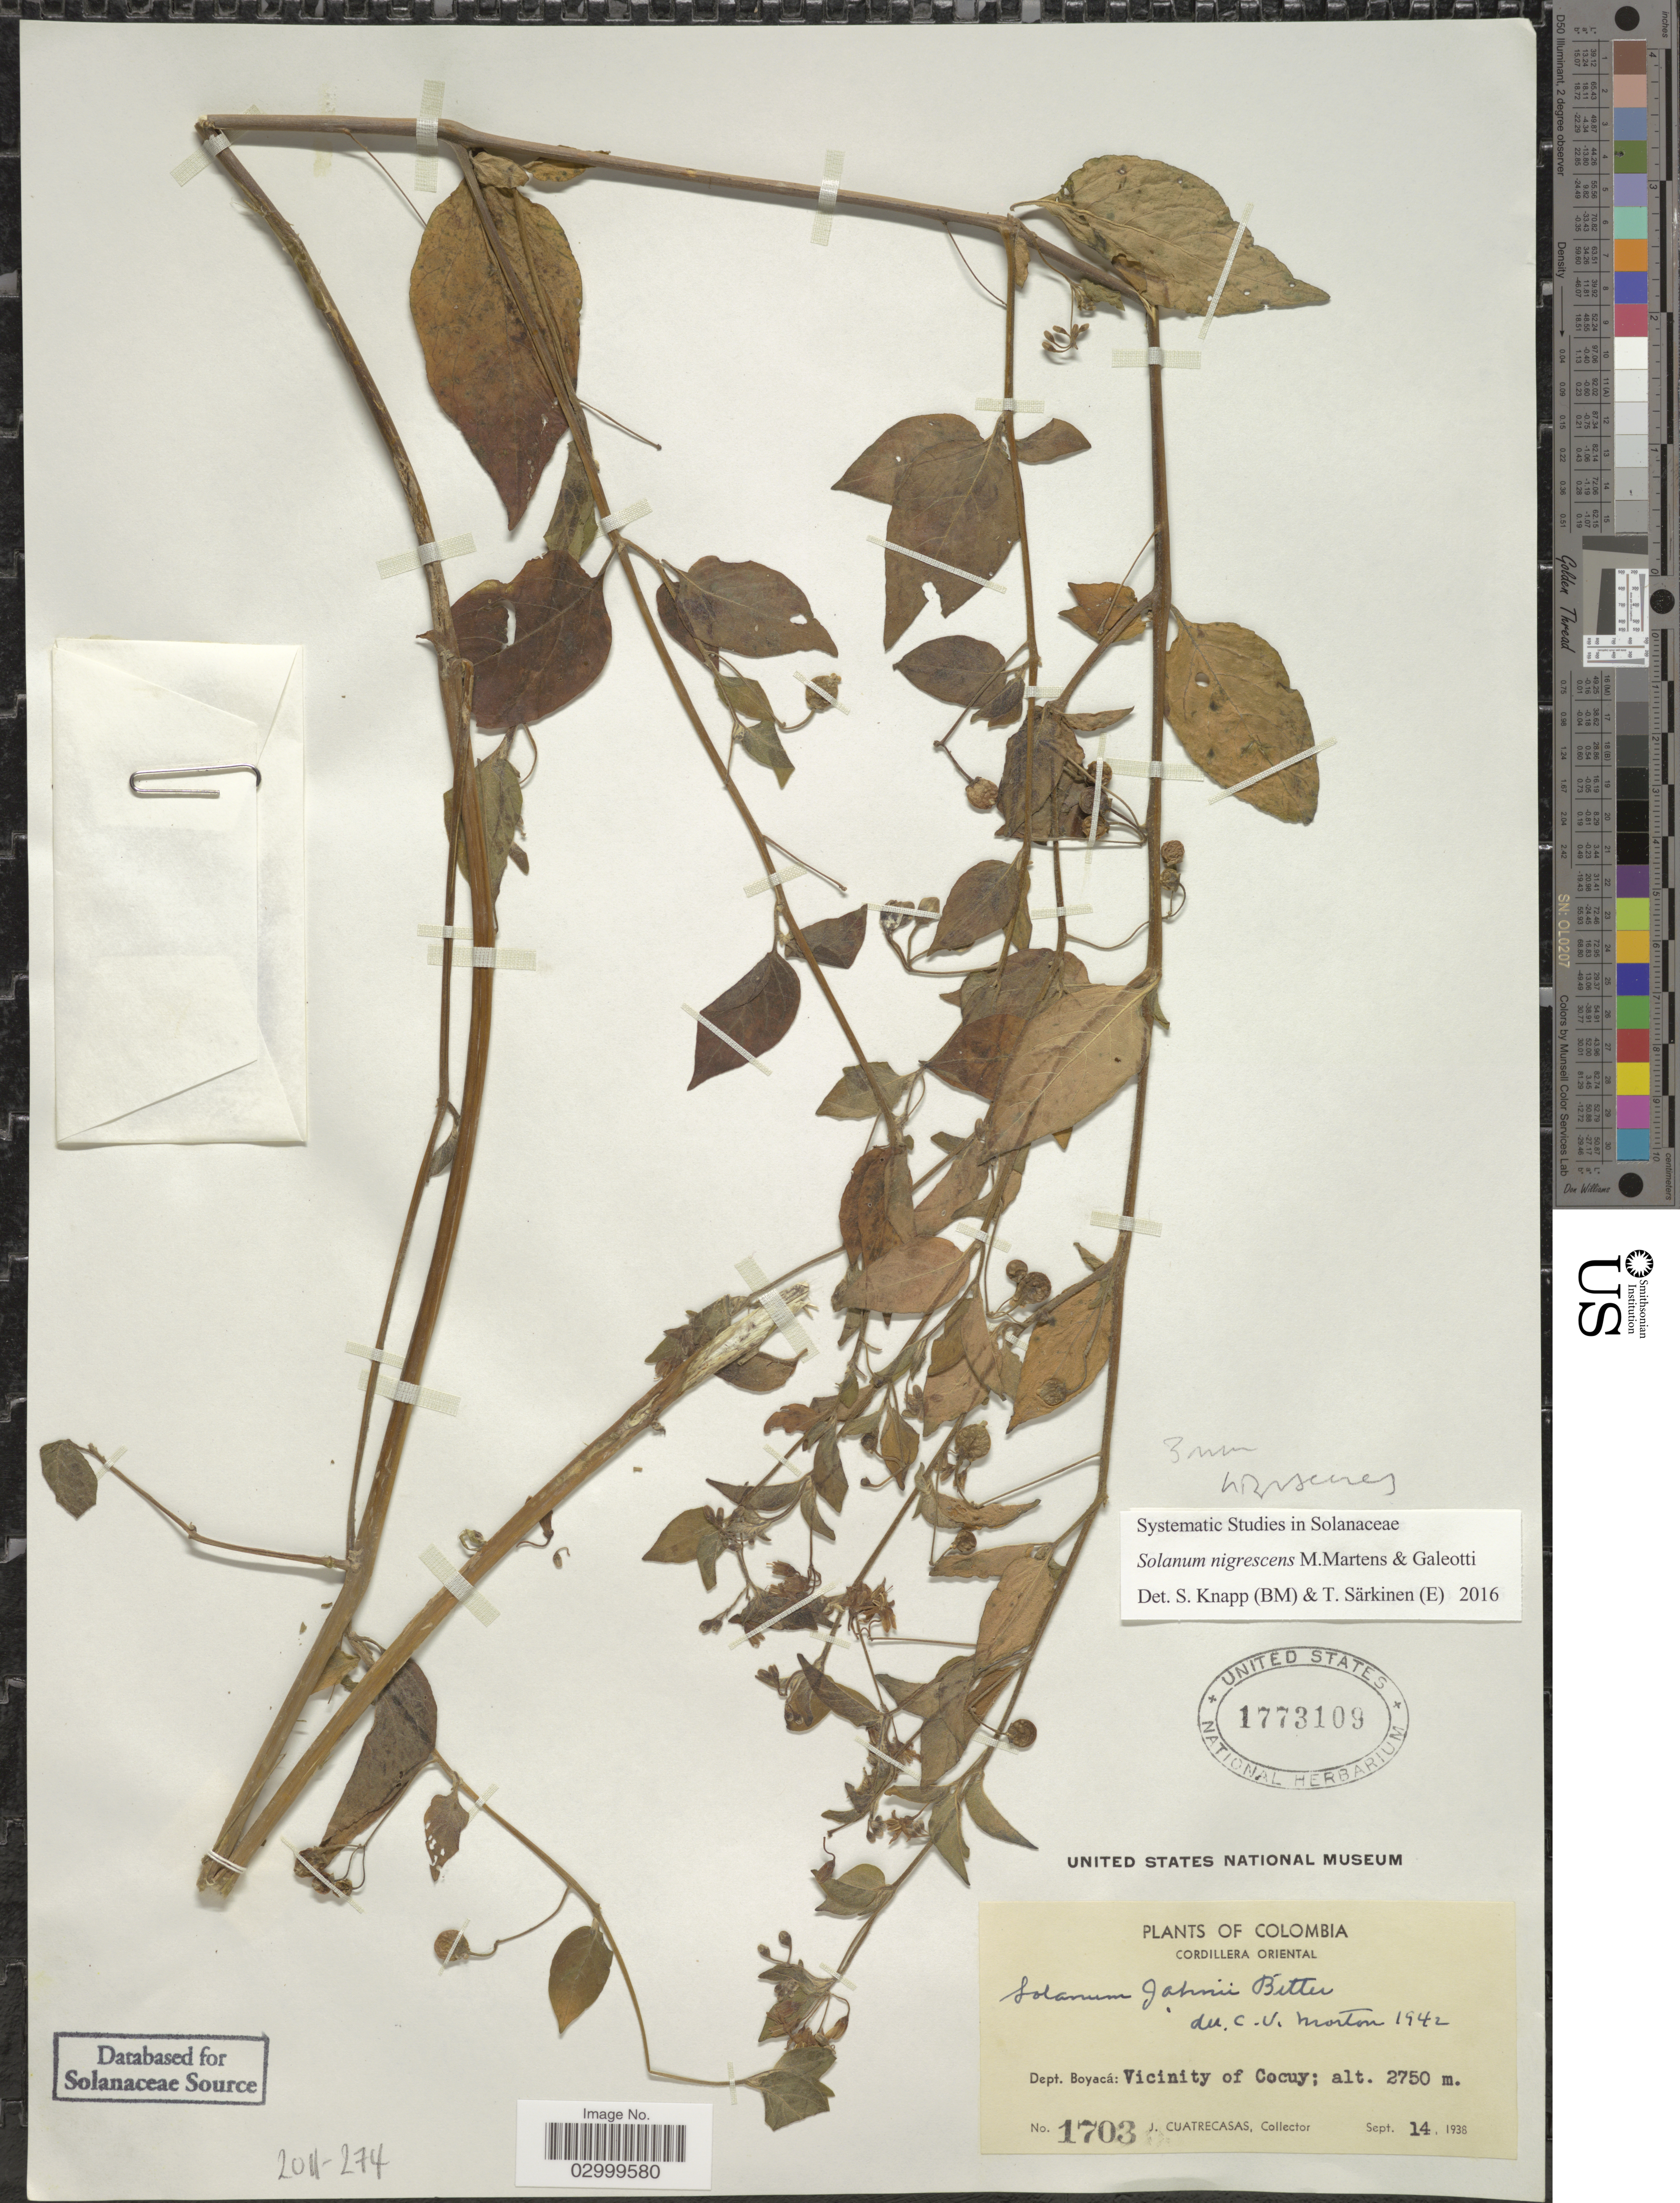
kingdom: Plantae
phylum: Tracheophyta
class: Magnoliopsida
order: Solanales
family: Solanaceae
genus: Solanum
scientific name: Solanum nigrescens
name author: M. Martens & Galeotti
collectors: J. Cuatrecasas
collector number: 1703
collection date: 1938-09-14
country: Colombia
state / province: Boyacá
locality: Cordillera Oriental. Dept. Boyacá: Vicinity of Cocuy.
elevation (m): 2750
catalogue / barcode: US 1773109